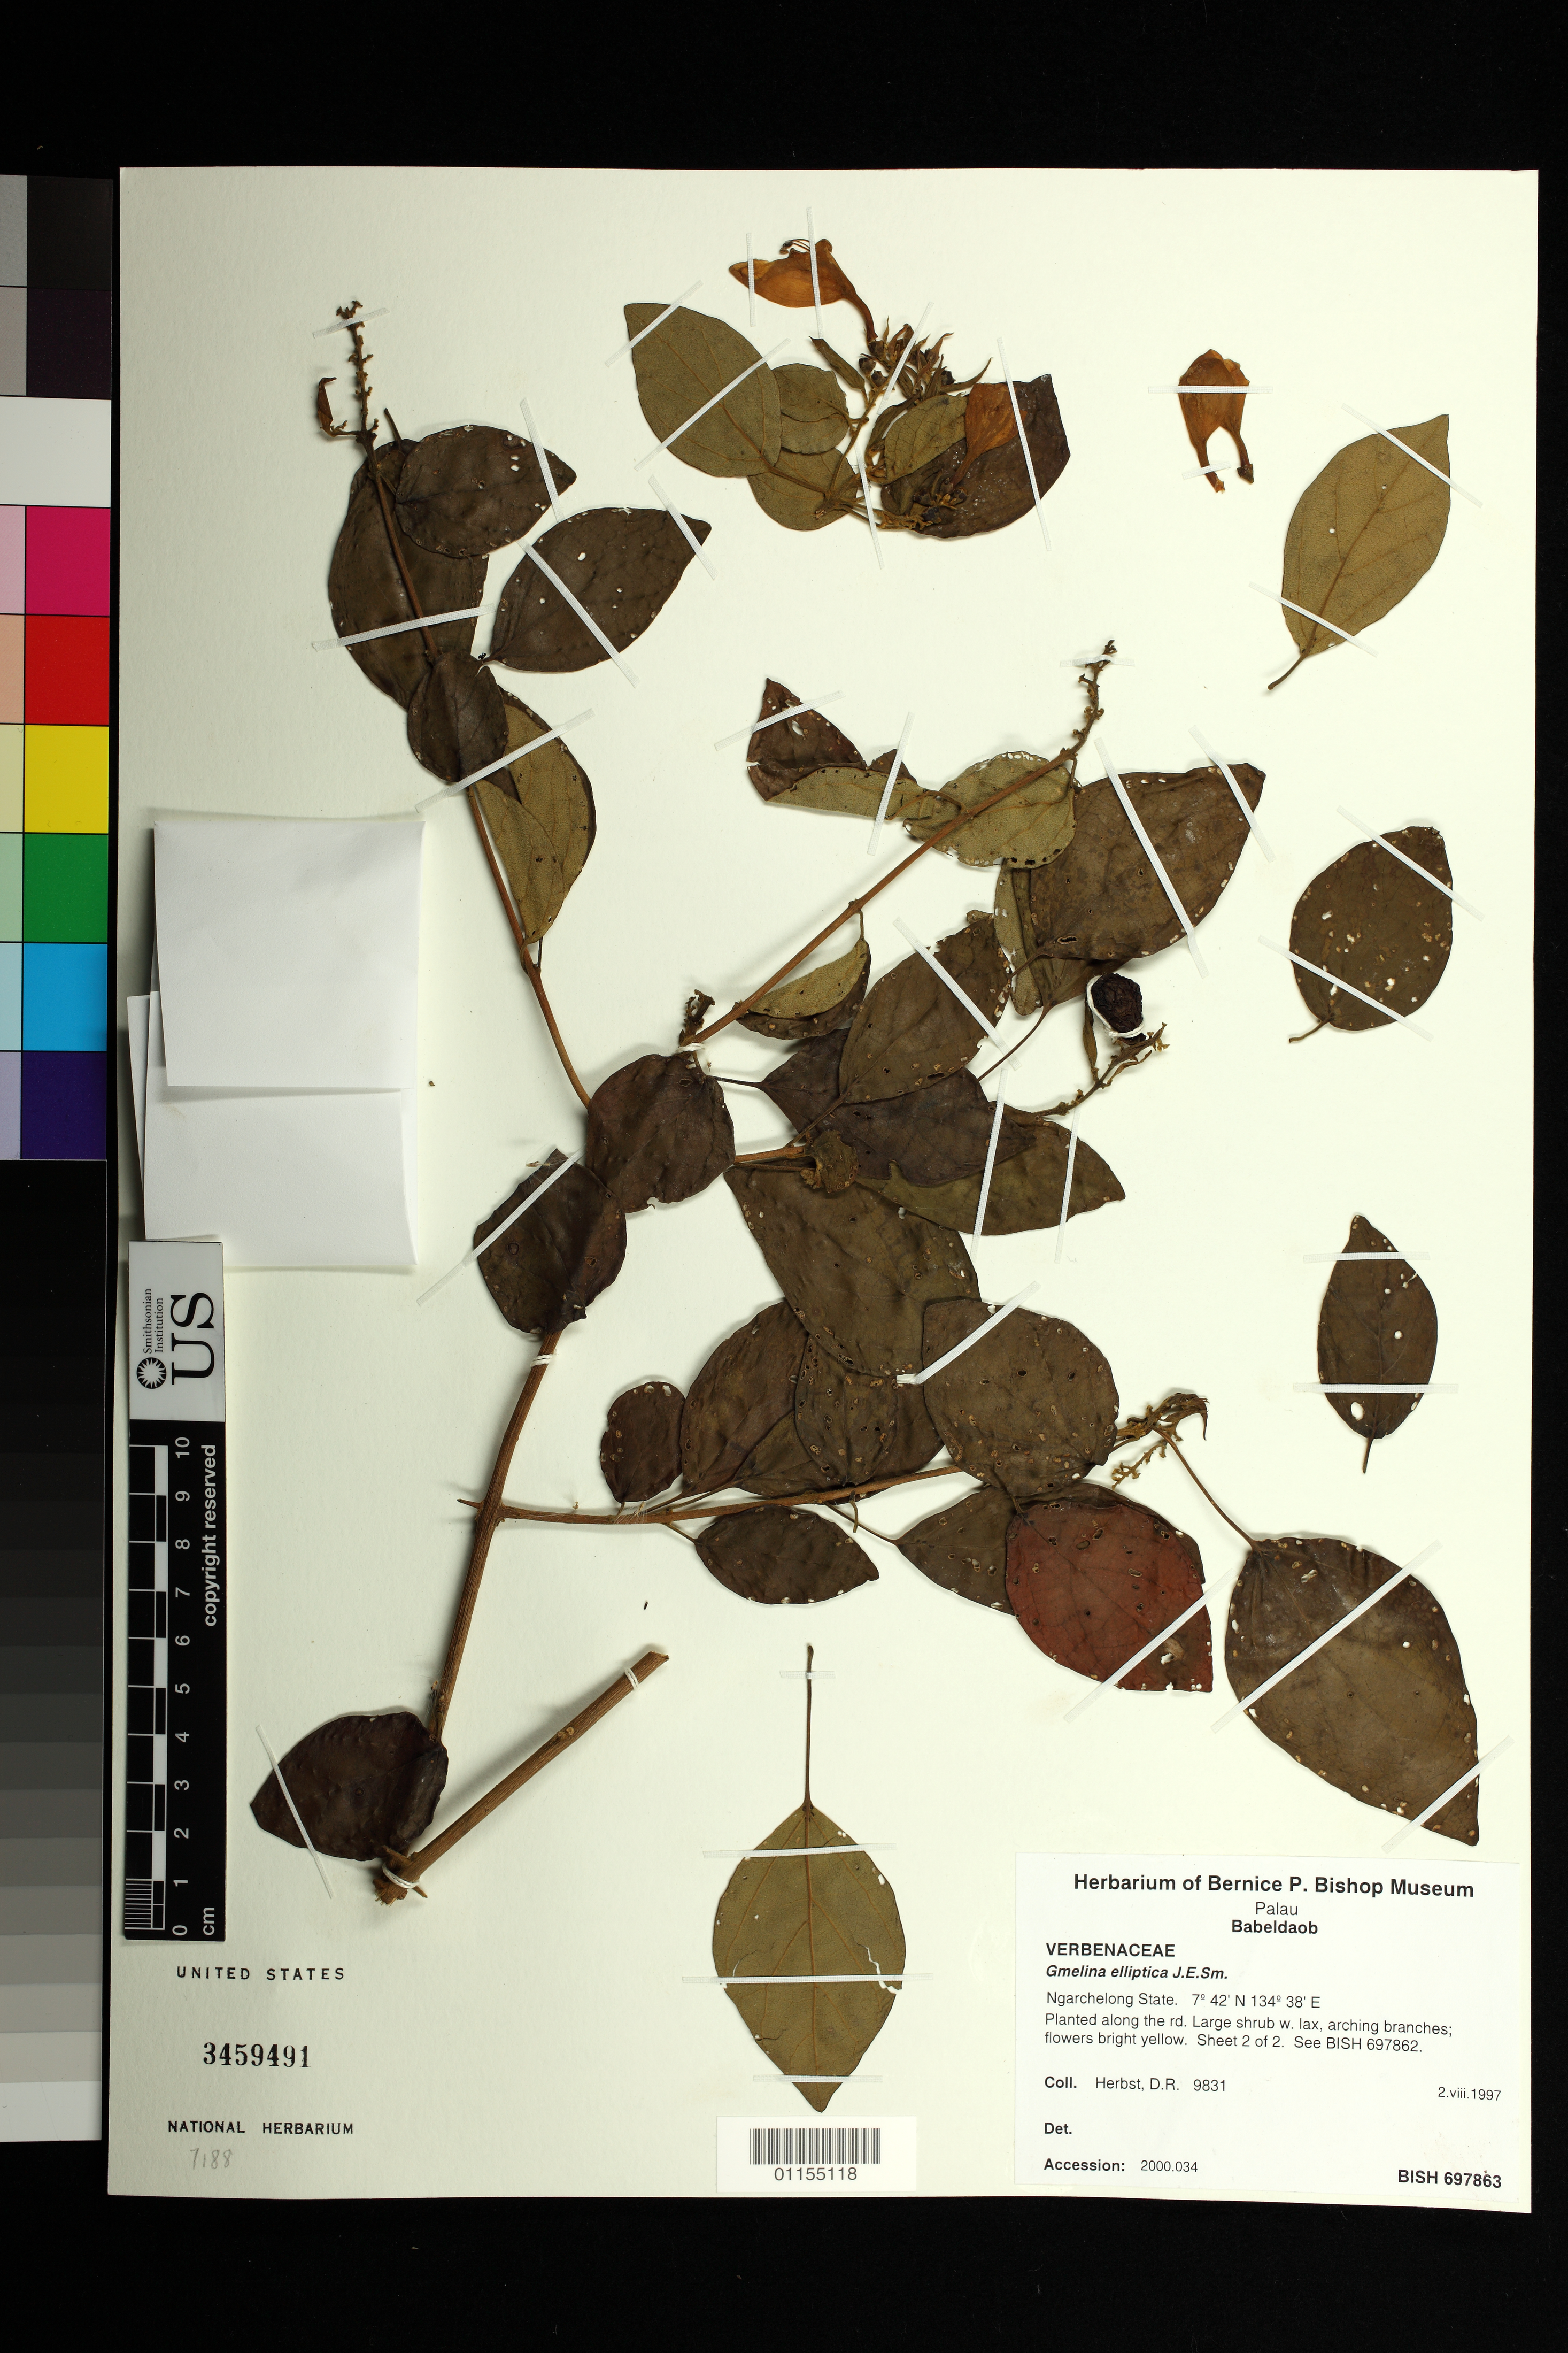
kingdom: Plantae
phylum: Tracheophyta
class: Magnoliopsida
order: Lamiales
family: Lamiaceae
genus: Gmelina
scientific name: Gmelina elliptica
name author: Sm.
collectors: D. R. Herbst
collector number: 9831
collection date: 1997-08-02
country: Palau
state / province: Ngarchelong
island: Babeldaob [Babelthuap]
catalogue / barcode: US 3459491